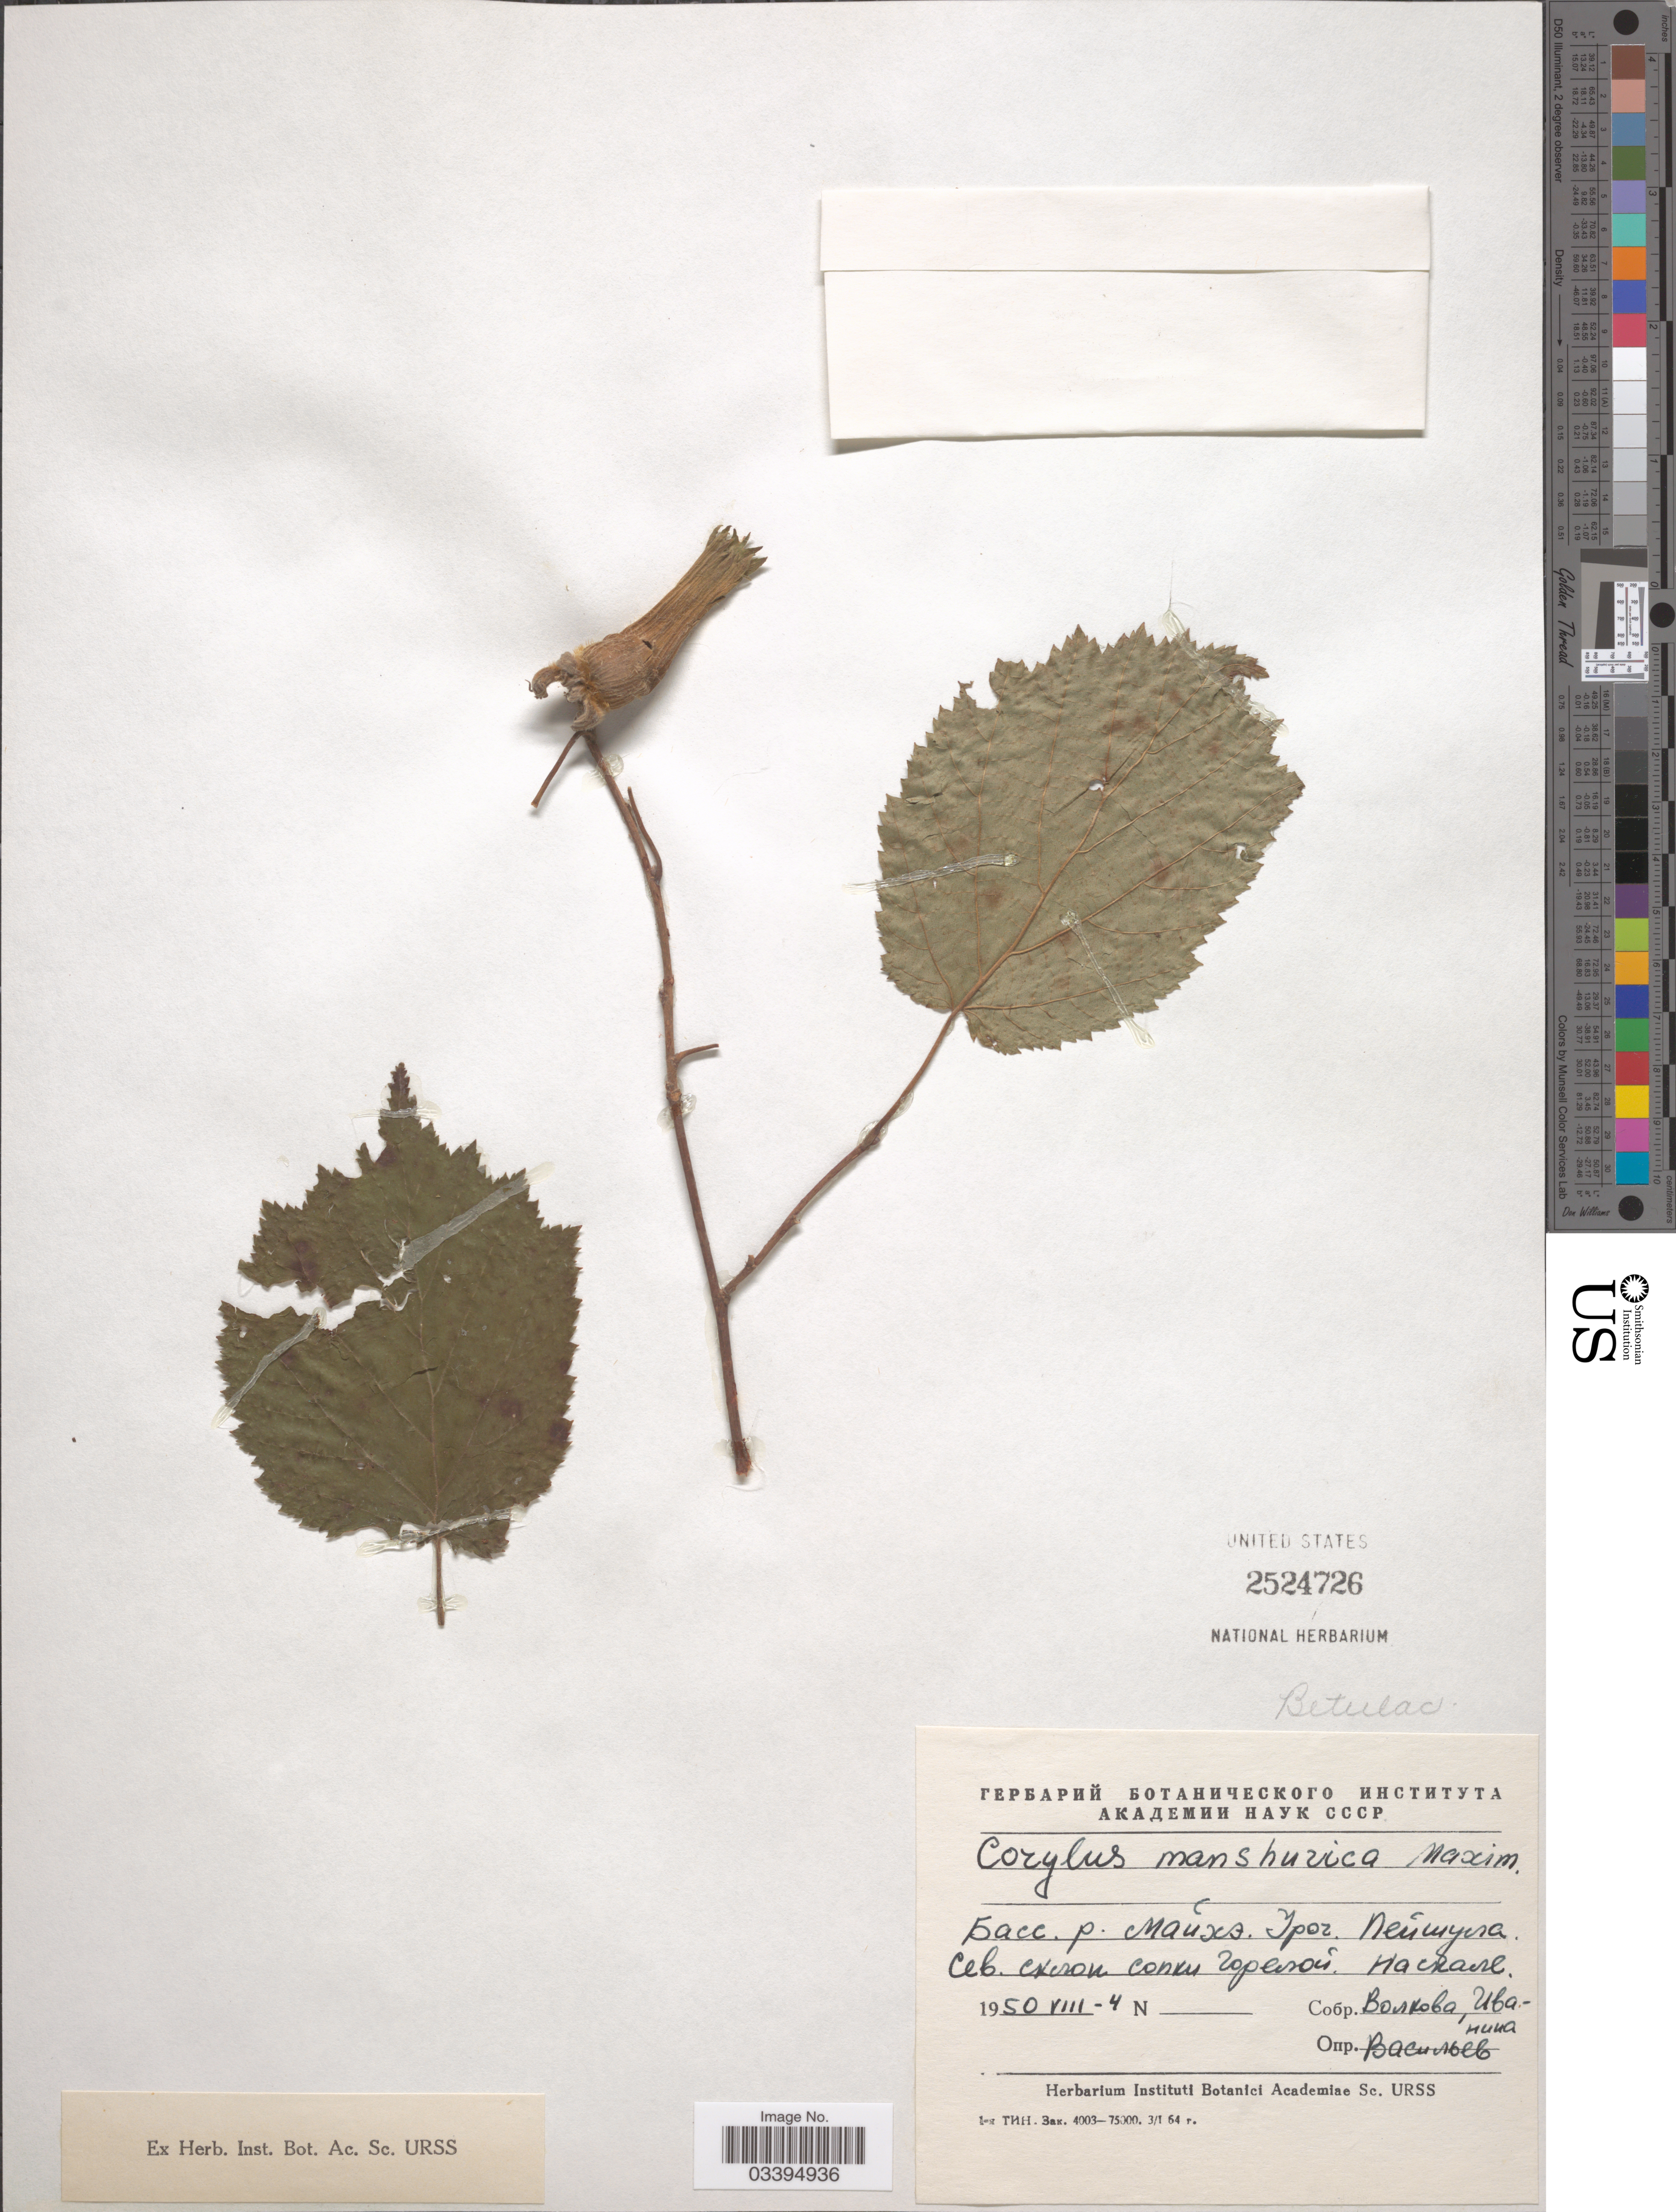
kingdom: Plantae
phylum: Tracheophyta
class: Magnoliopsida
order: Fagales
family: Betulaceae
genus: Corylus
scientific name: Corylus mandshurica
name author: Maxim. ex Rupr.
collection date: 1950-08-04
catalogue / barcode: US 2524726